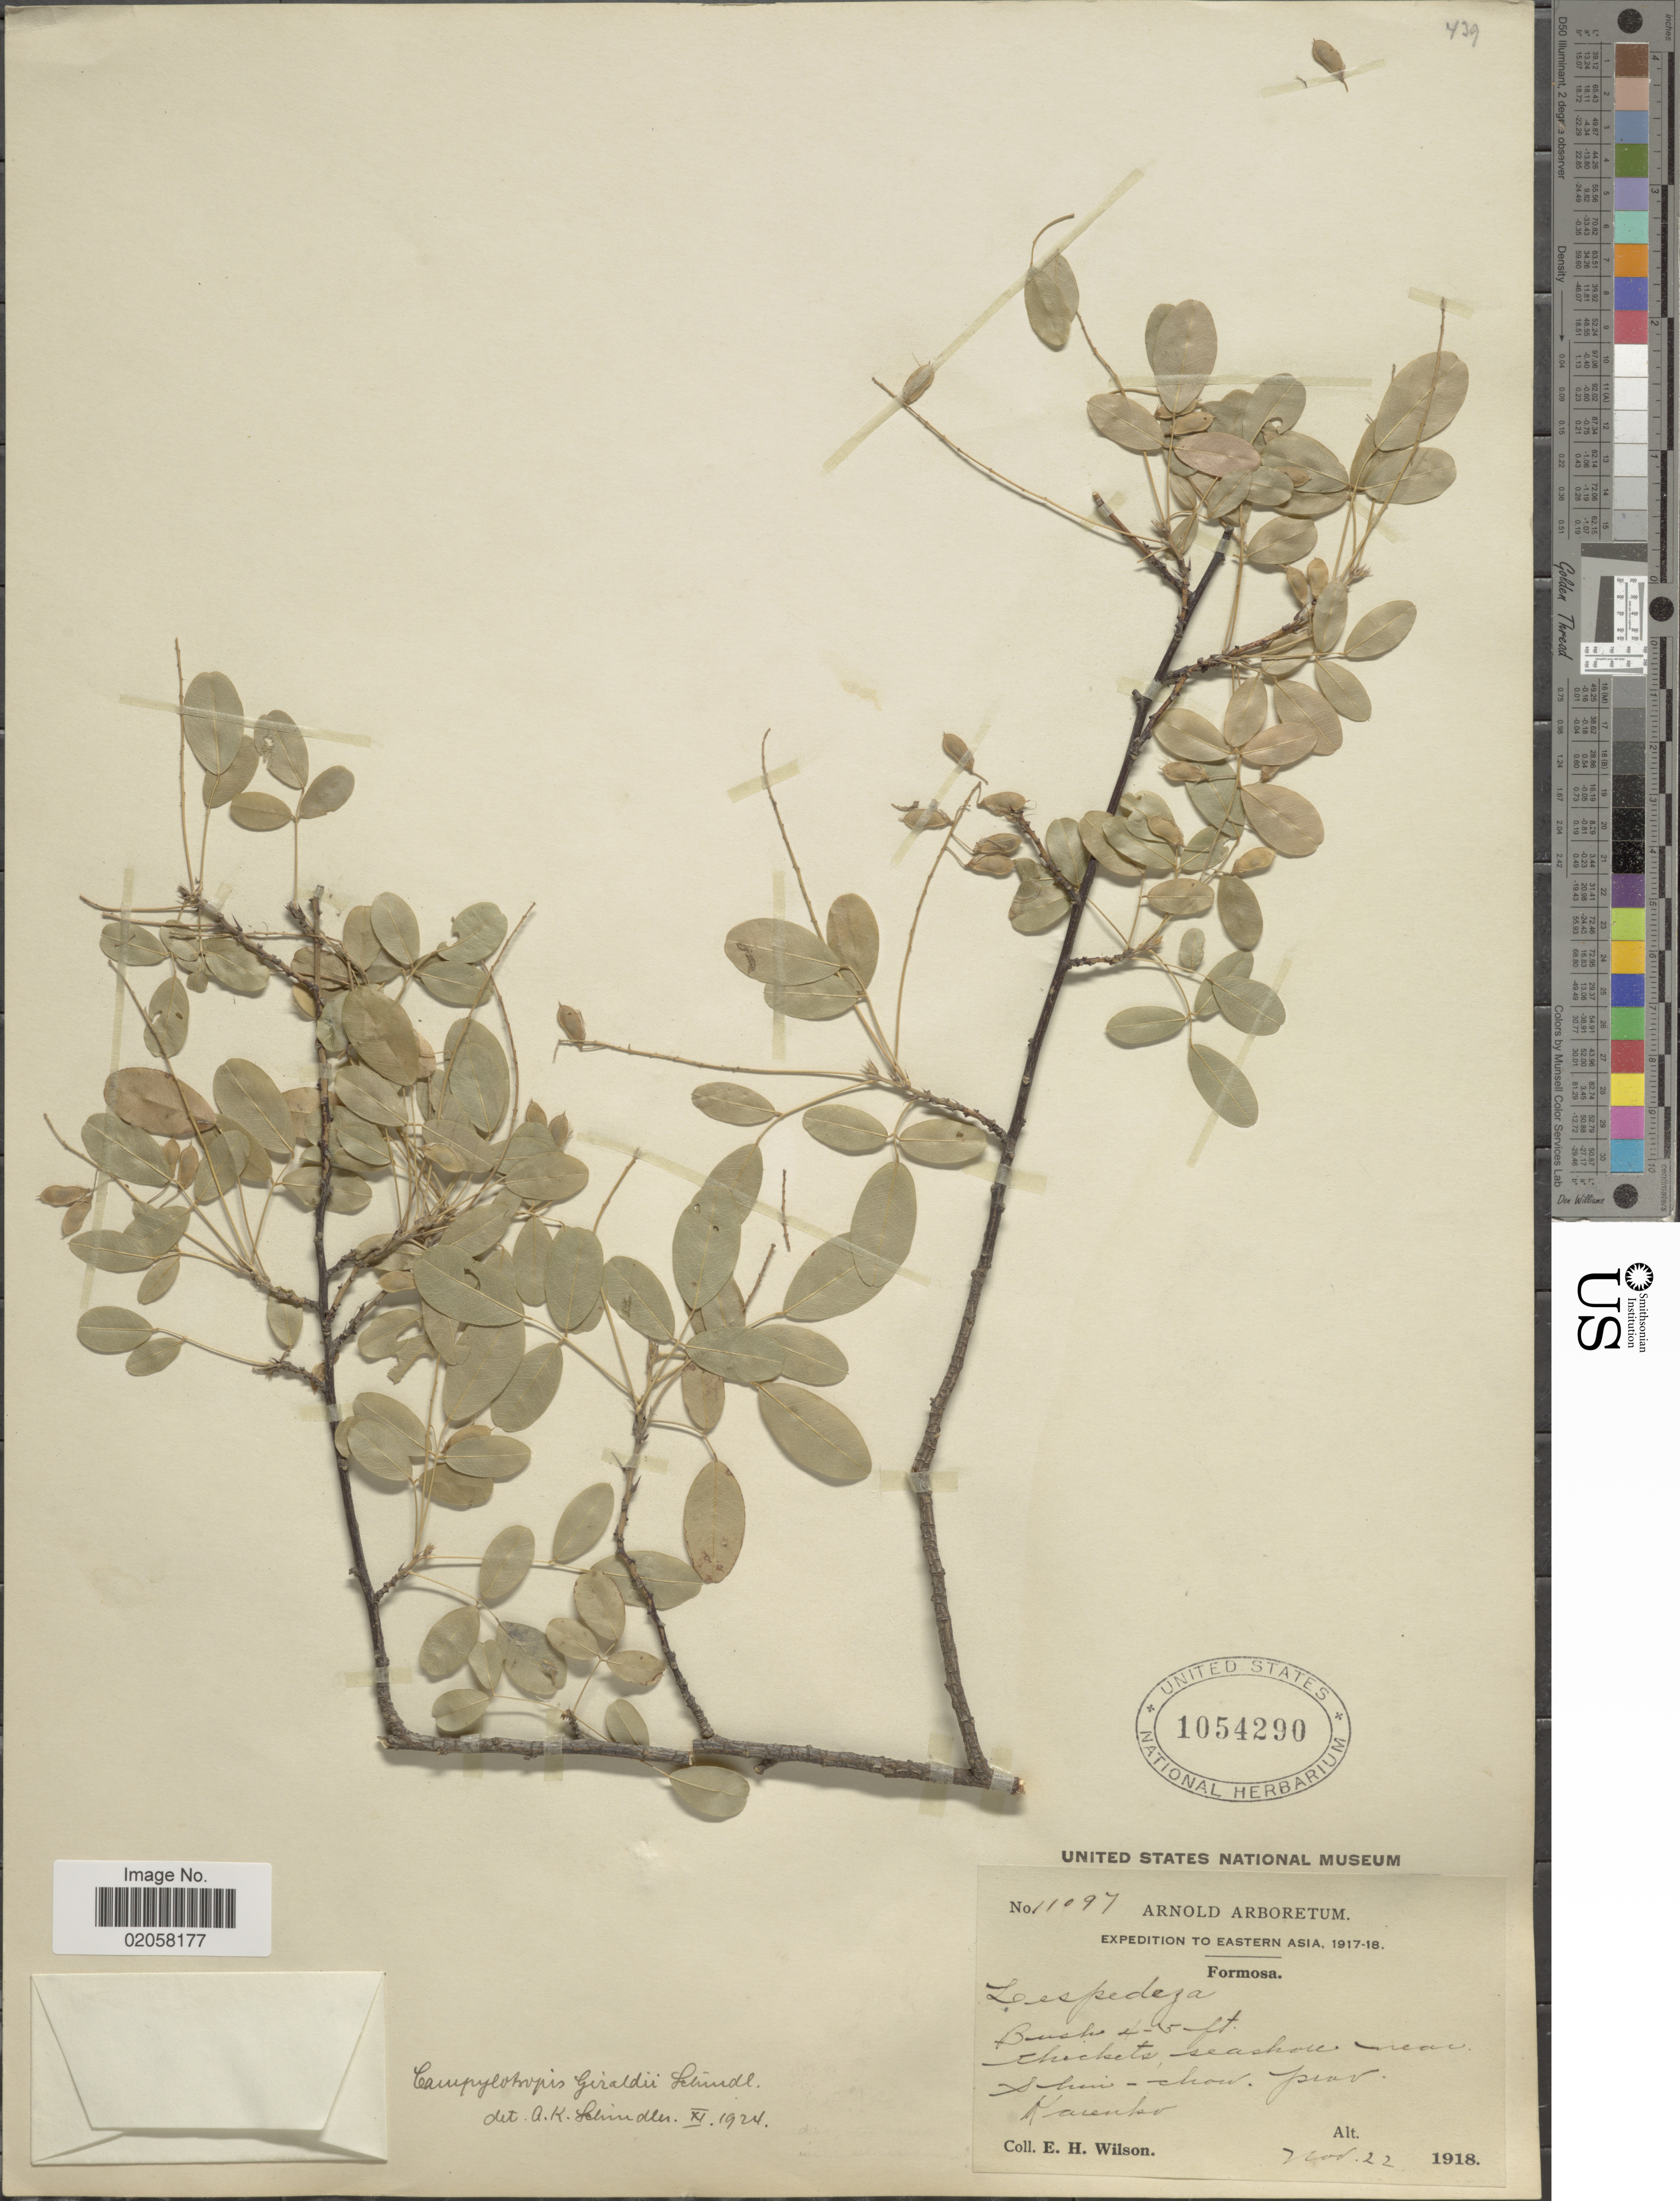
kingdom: Plantae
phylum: Tracheophyta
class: Magnoliopsida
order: Fabales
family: Fabaceae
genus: Campylotropis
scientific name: Campylotropis giraldii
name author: (Schindl.) Schindl.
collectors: E. Wilson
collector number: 11097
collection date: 1918-11-22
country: Taiwan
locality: Eastern Asia, Formosa, near Shui-chow, prov. Karenko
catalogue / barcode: US 1054290